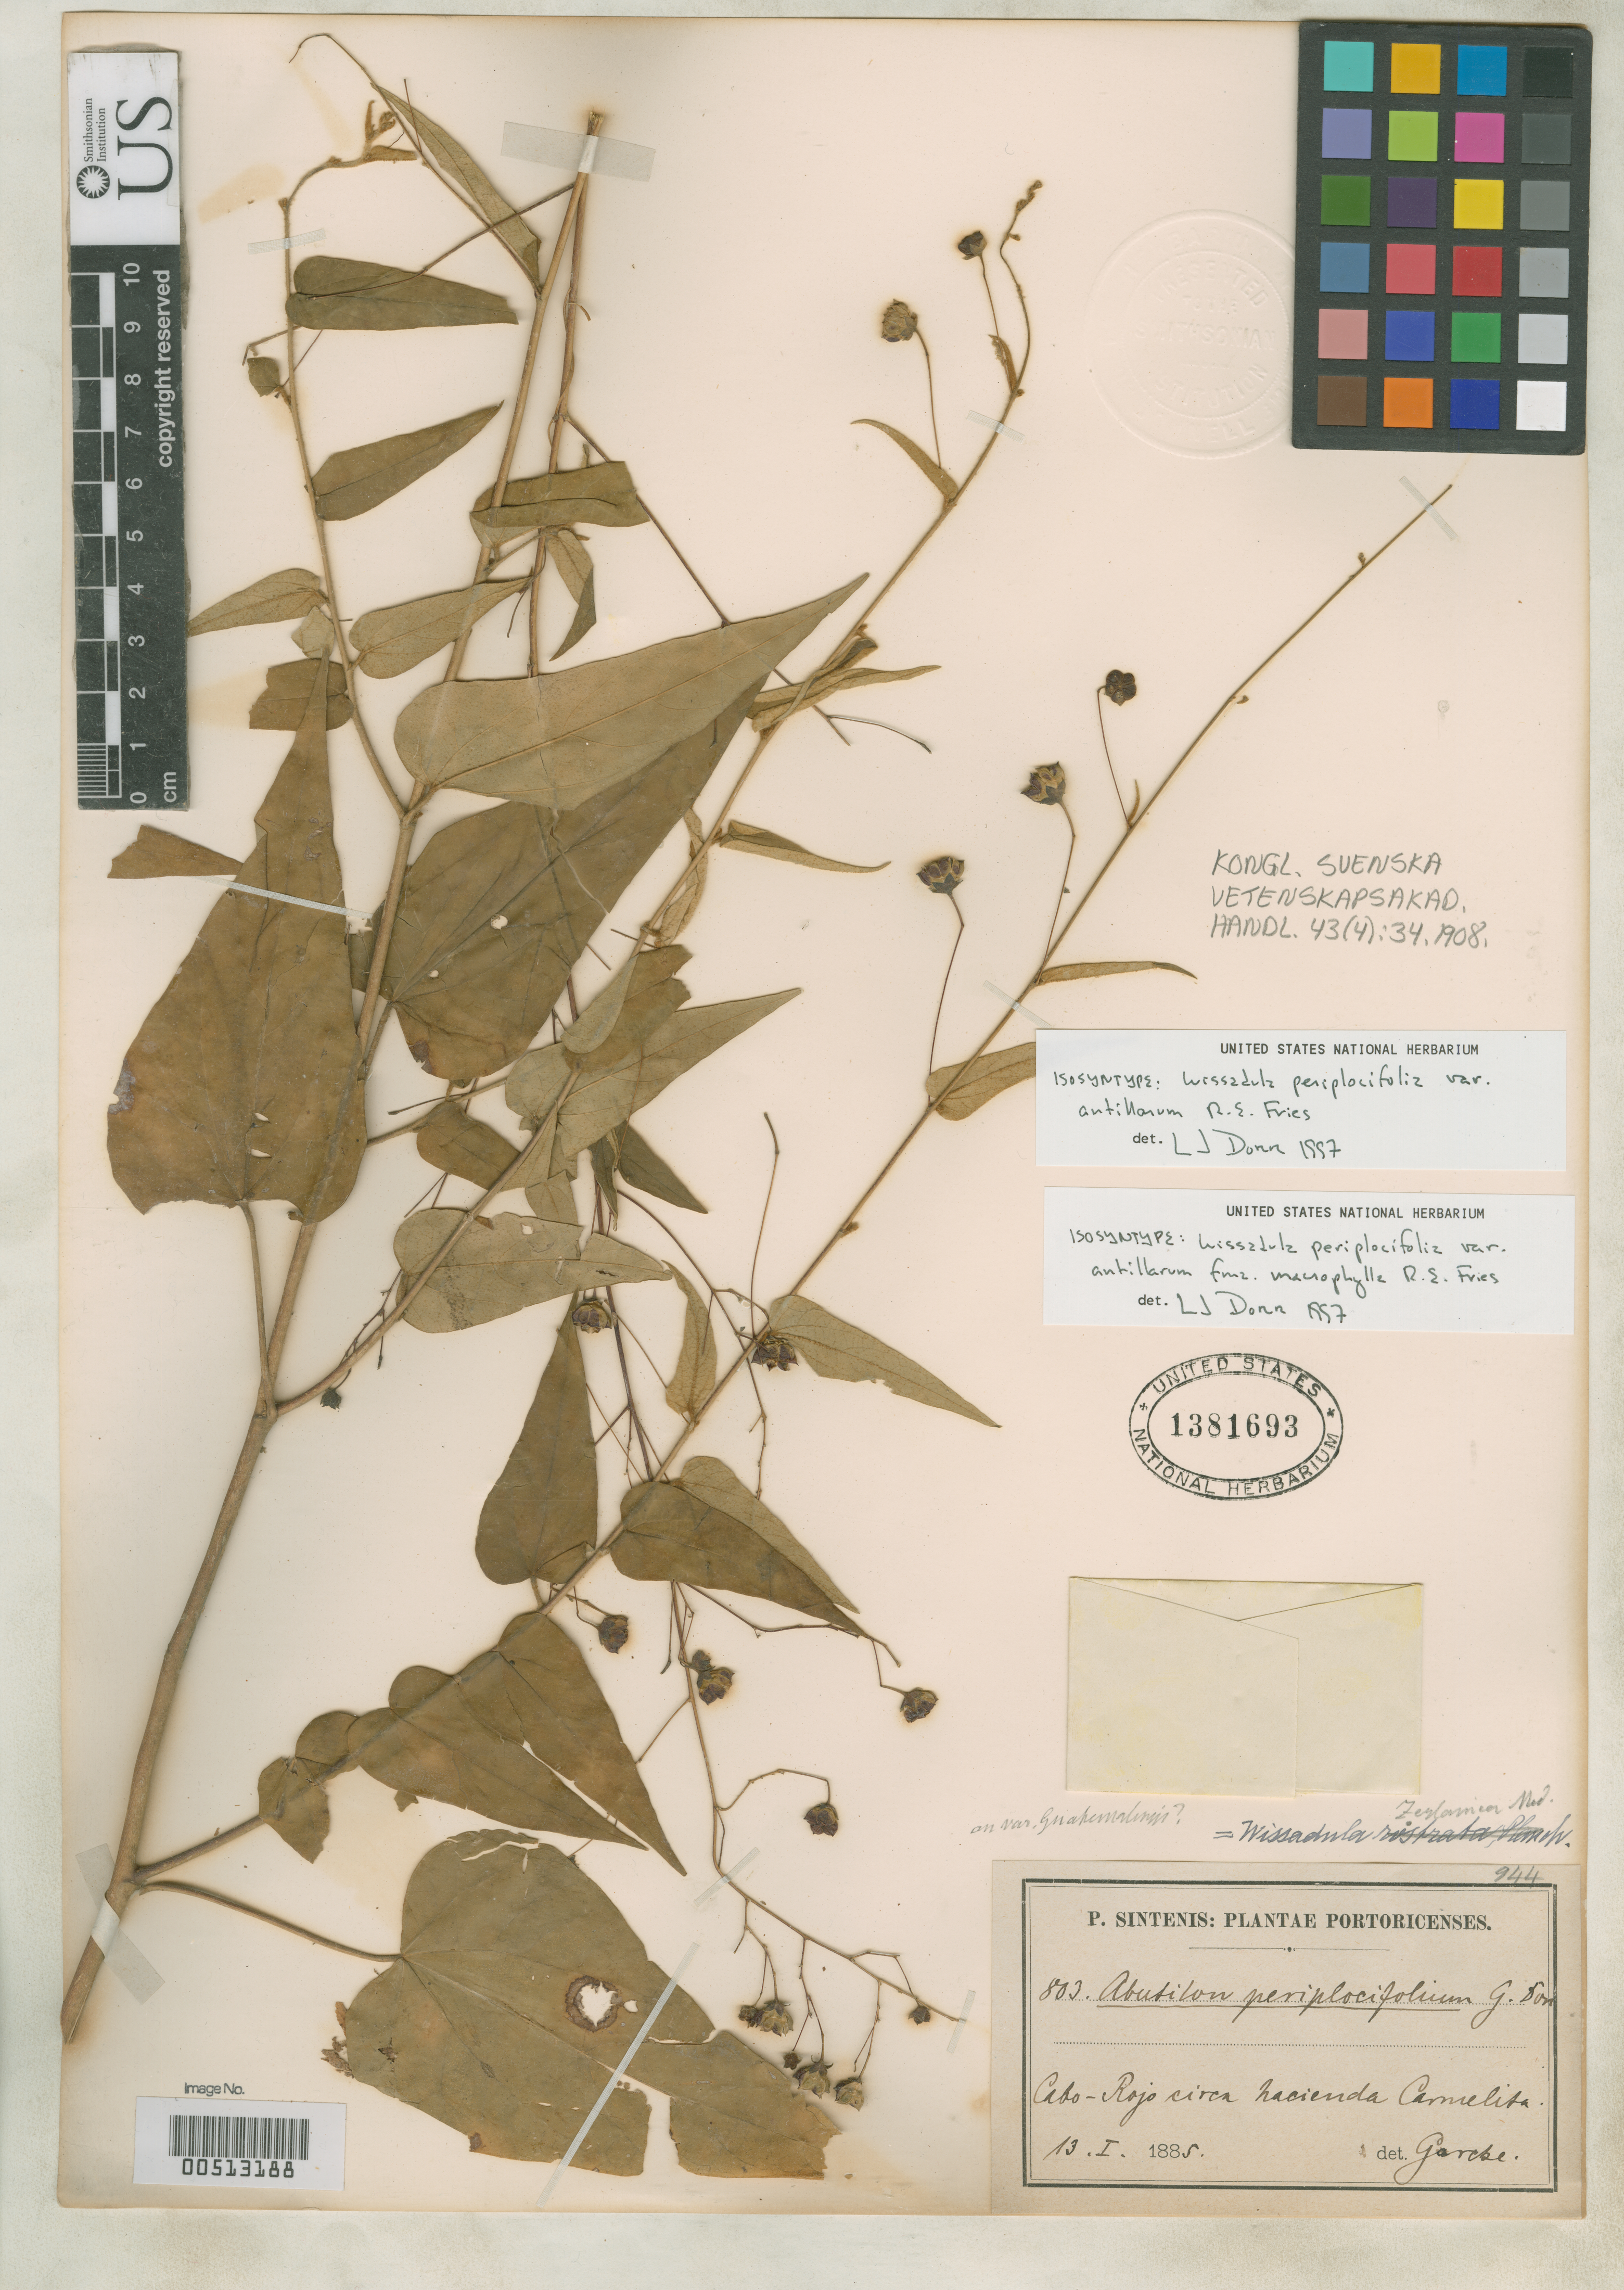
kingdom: Plantae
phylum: Tracheophyta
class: Magnoliopsida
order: Malvales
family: Malvaceae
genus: Wissadula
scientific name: Wissadula periplocifolia f. macrophylla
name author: R.E. Fr.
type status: Syntype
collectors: P. Sintenis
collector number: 803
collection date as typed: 13 Jan 1885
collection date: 1885-01-13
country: Puerto Rico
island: Greater Antilles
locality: Cabo-Rojo circa Hacienda Carmelita.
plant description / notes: Wissadula periplocifolia var. antillarum R.E. Fr. described without type designated; includes 2 formae (f. microphylla, f. macrophylla), neither identified as the typical form.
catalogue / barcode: US 1381693